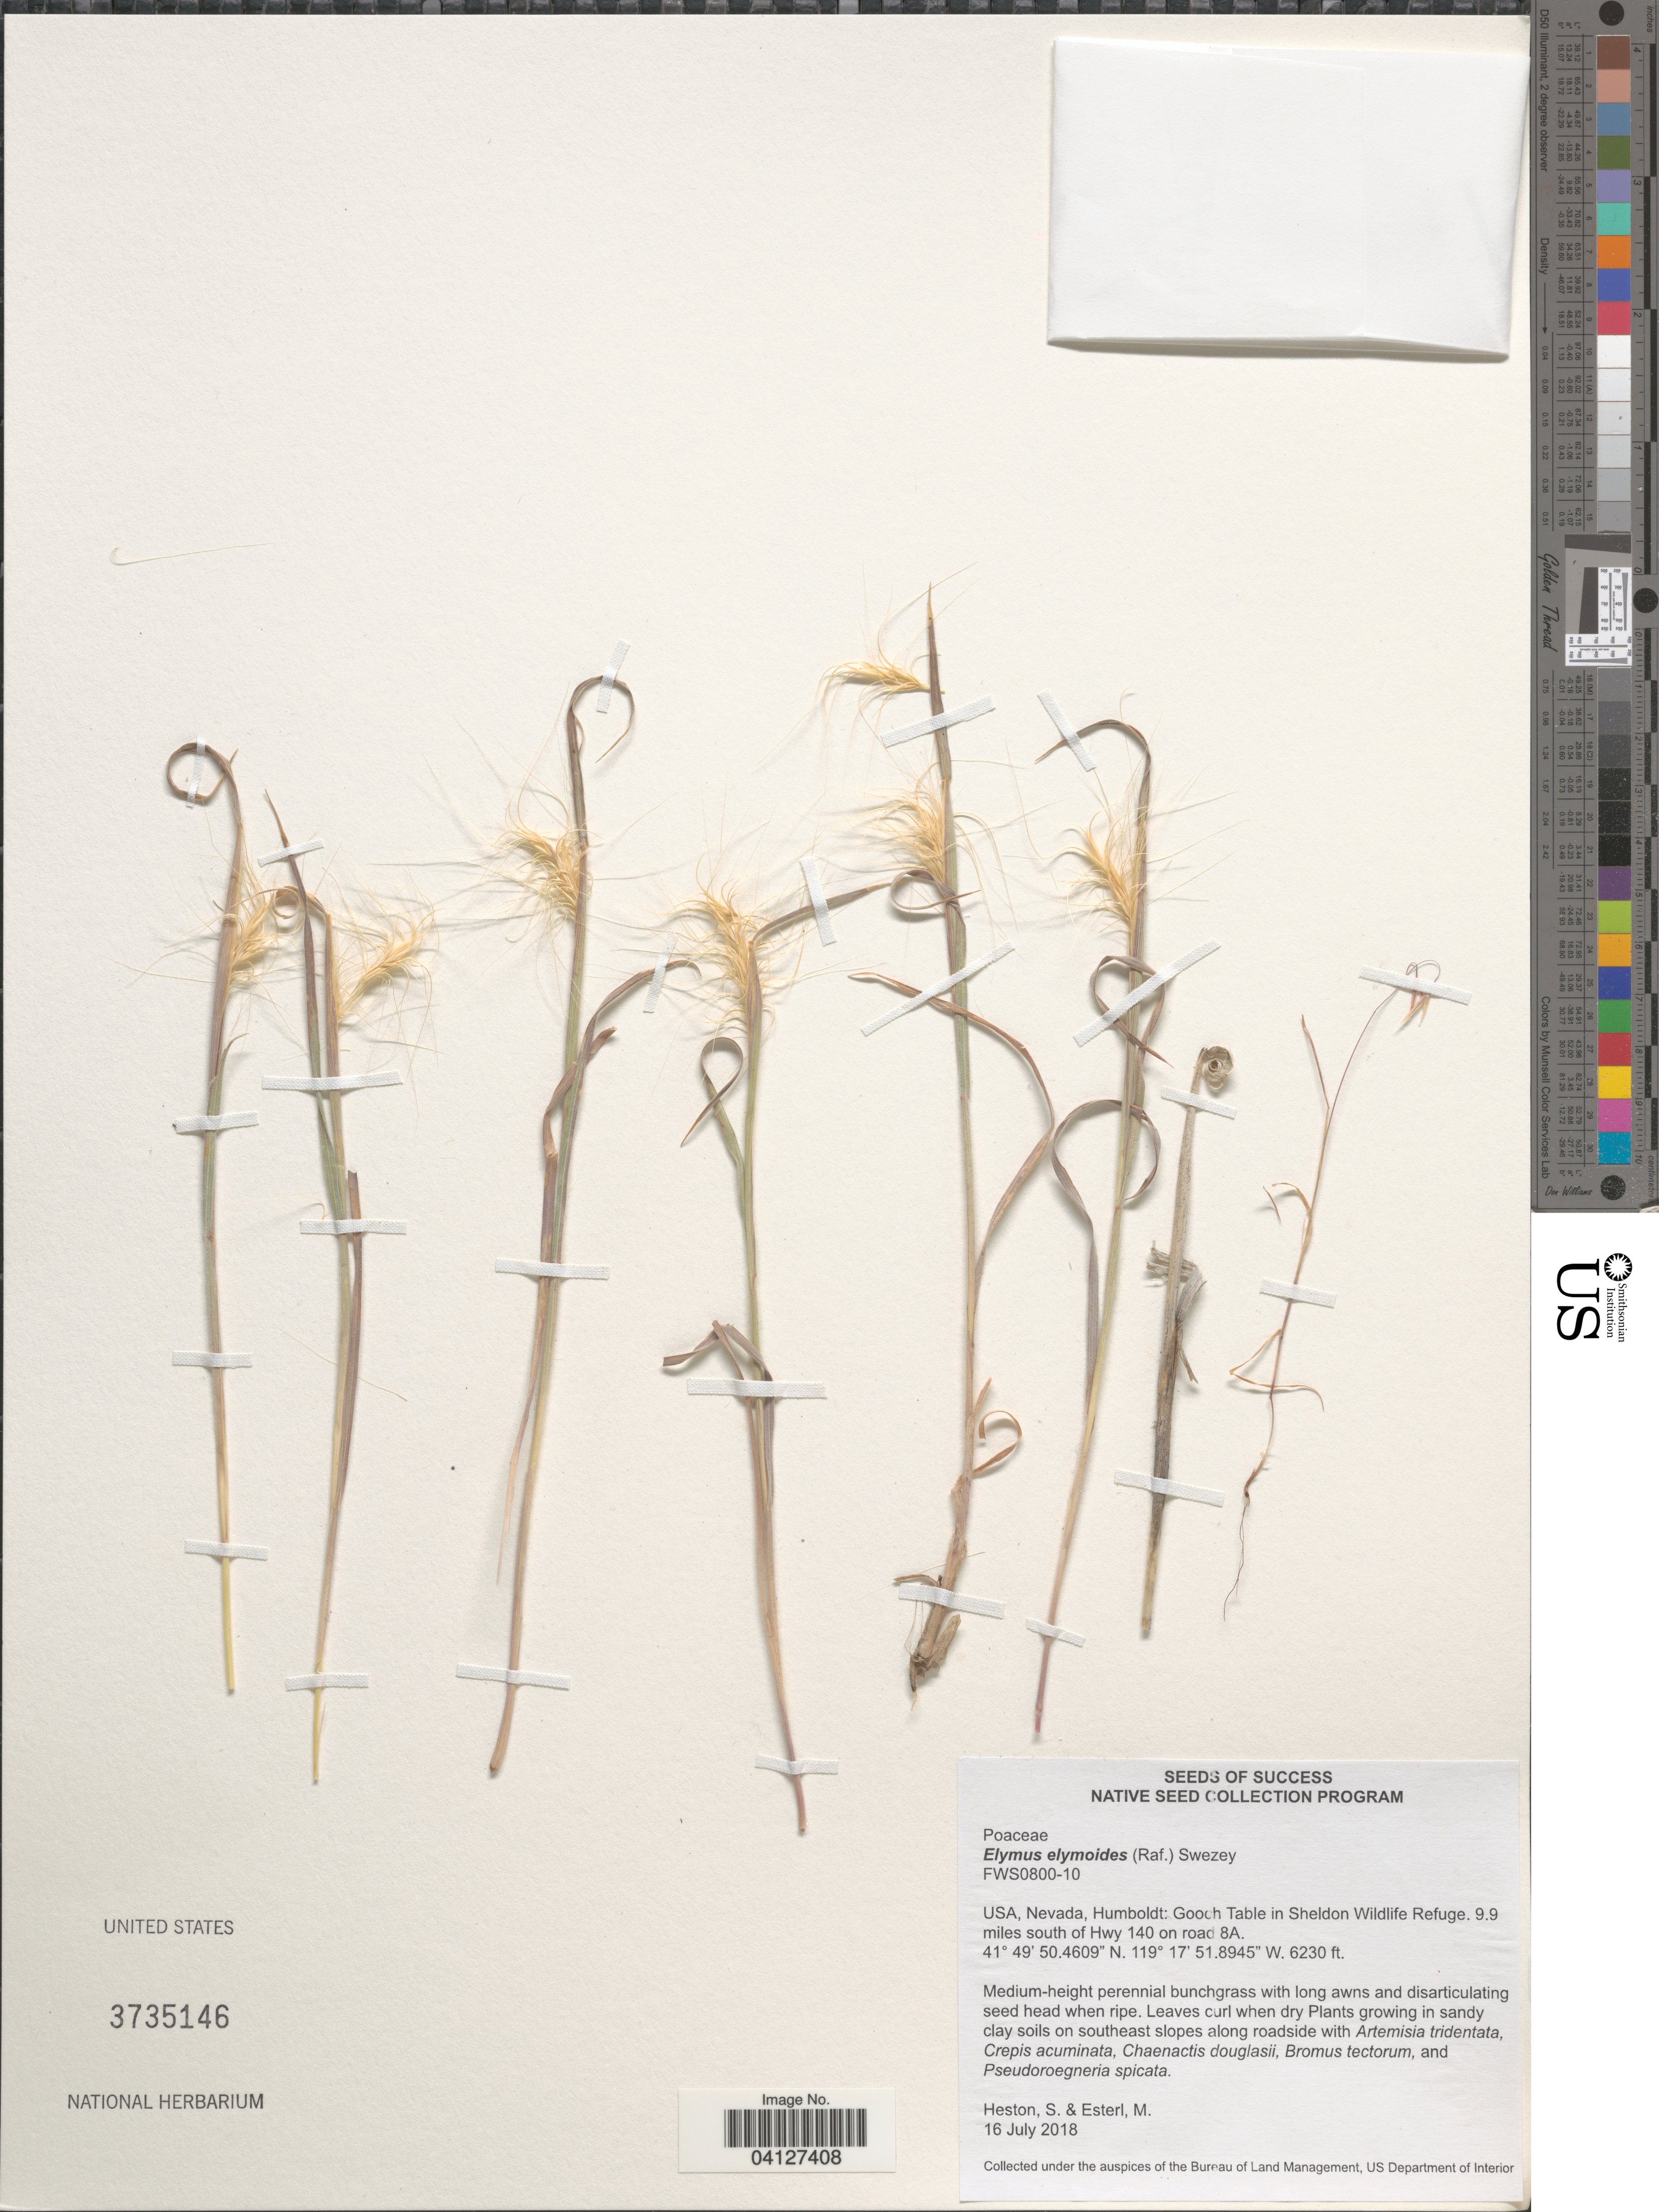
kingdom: Plantae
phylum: Tracheophyta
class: Liliopsida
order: Poales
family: Poaceae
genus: Elymus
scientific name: Elymus elymoides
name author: (Raf.) Swezey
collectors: S. Heston & M. Esterl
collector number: FWS0800-10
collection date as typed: Transcribed d/m/y: 16/7/2018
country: United States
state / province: Nevada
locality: Humboldt: Gooch Table in Sheldon Wildlife Refuge. 9.9 miles south of Hwy 140 on road 8A.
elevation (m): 1899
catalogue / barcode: US 3735146